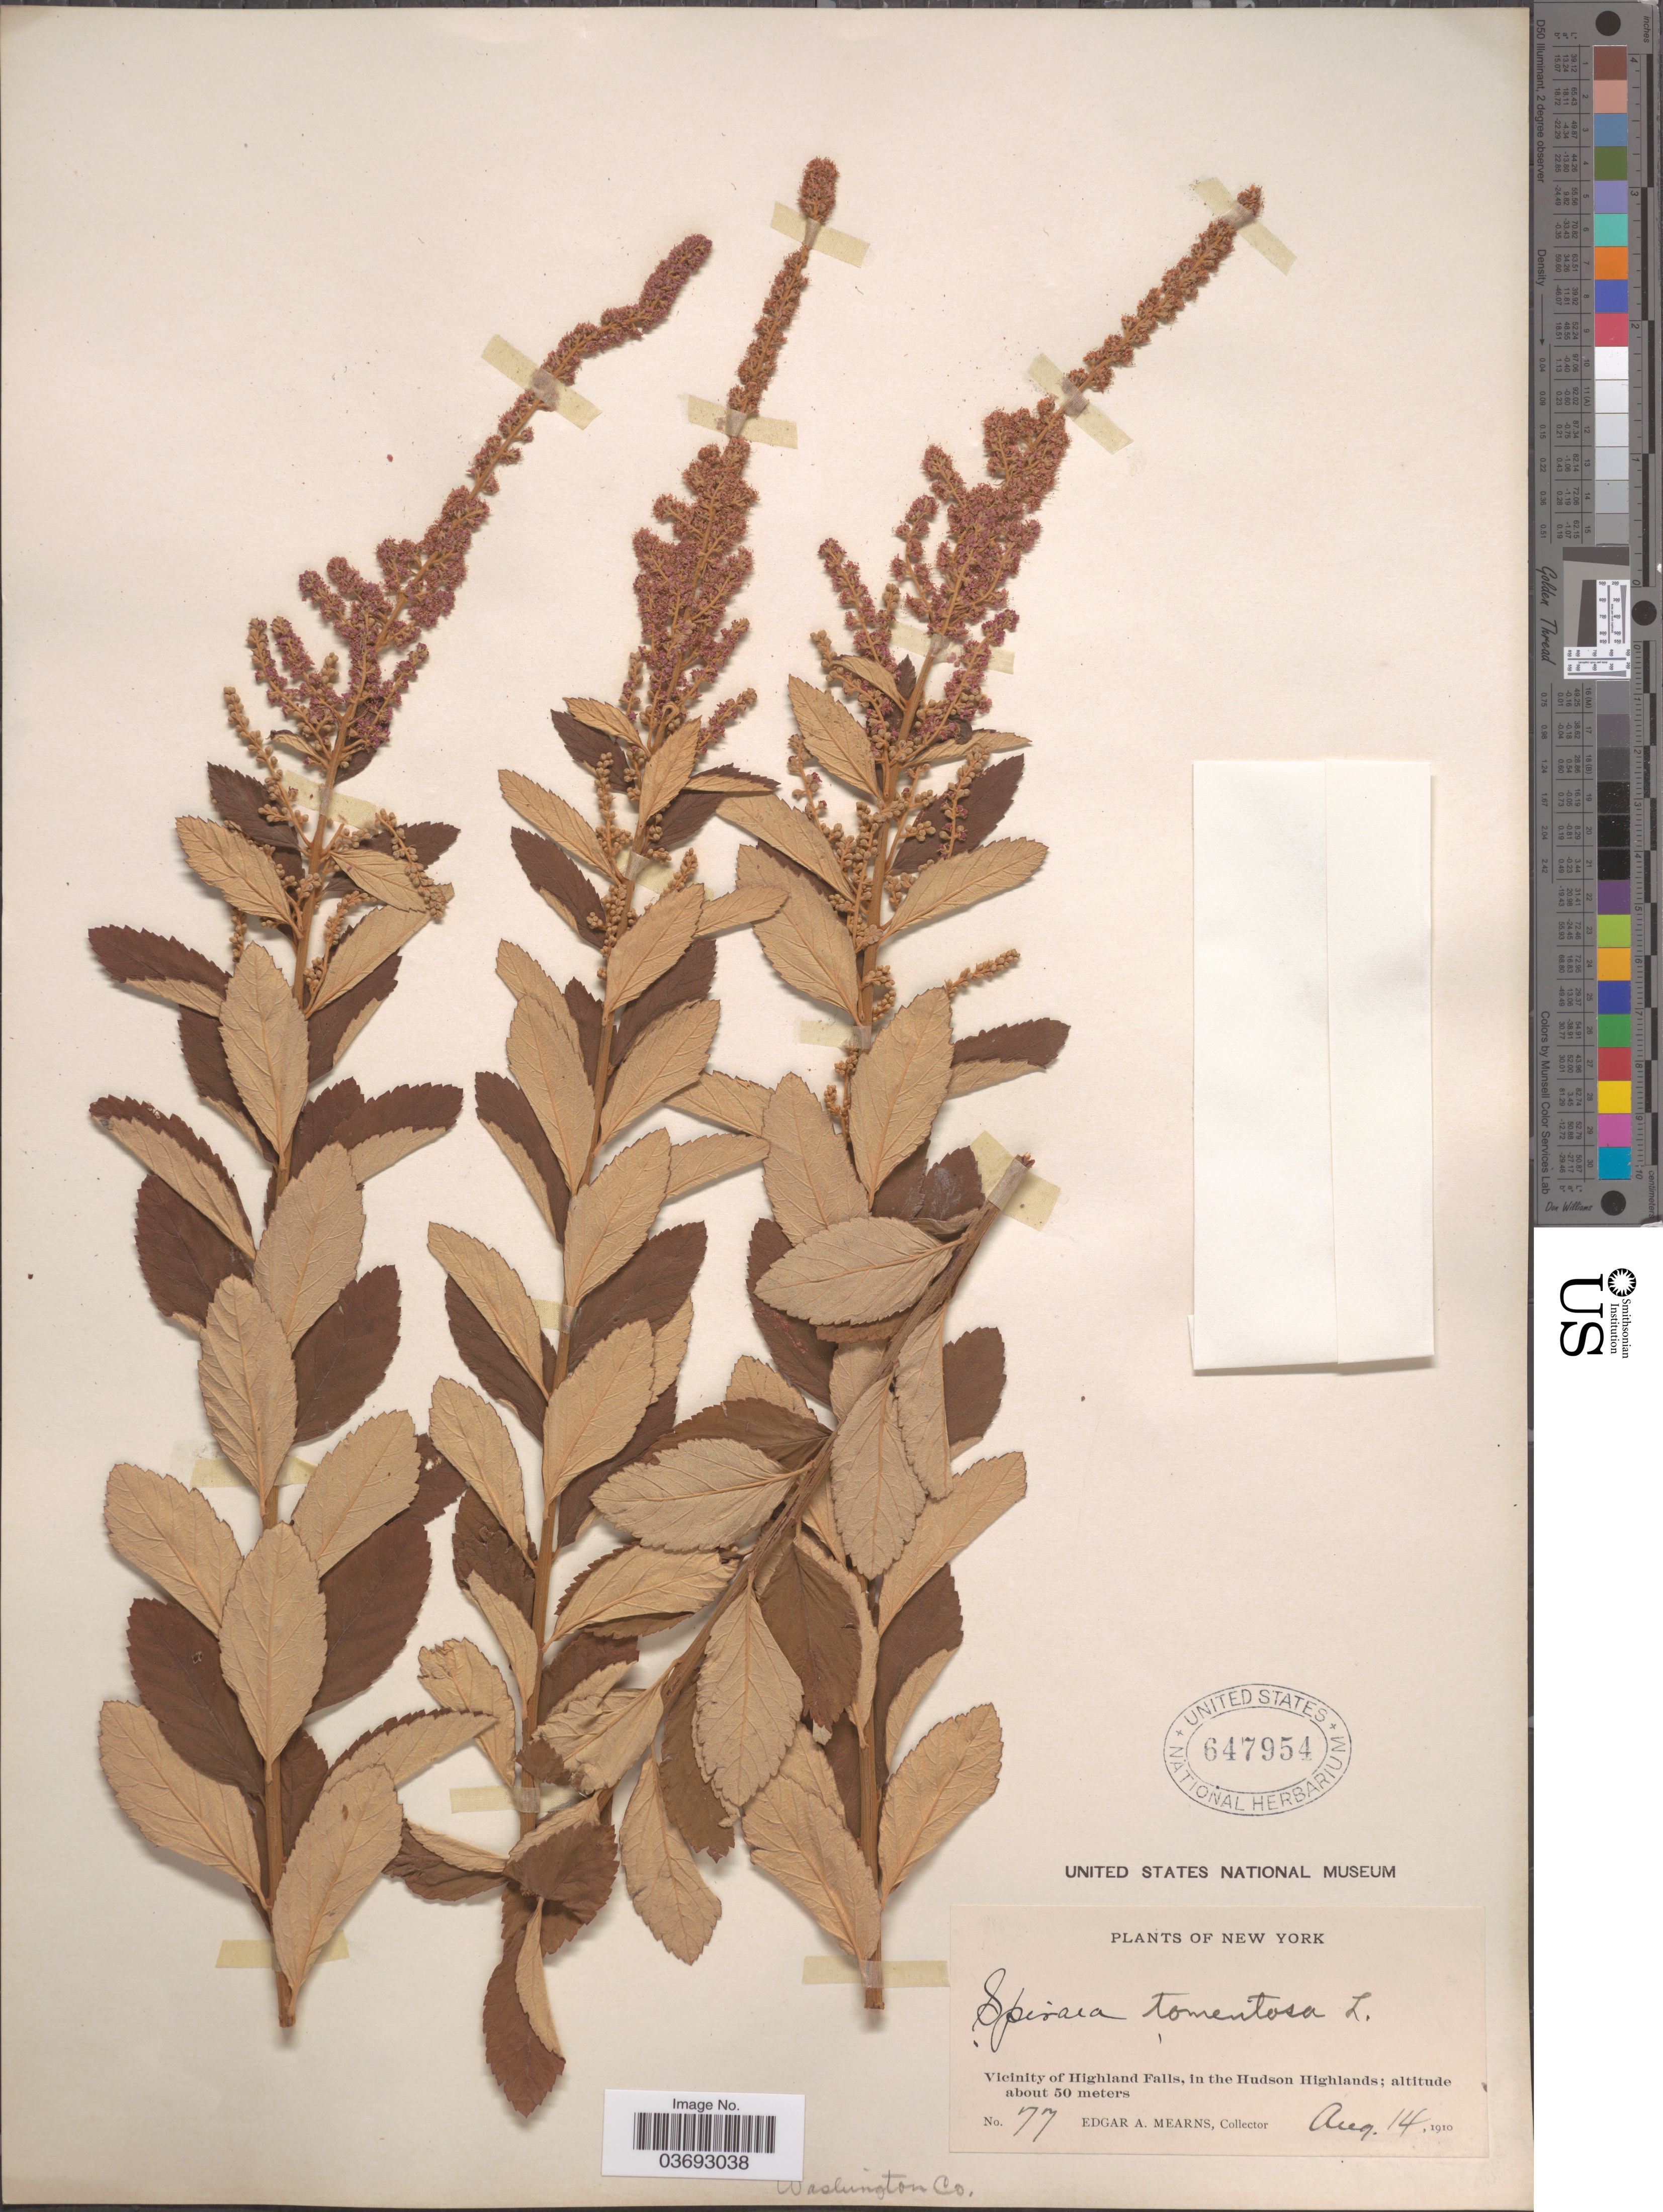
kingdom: Plantae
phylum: Tracheophyta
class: Magnoliopsida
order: Rosales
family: Rosaceae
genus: Spiraea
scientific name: Spiraea tomentosa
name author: L.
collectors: E. A. Mearns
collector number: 77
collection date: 1910-08-14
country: United States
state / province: New York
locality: Vicinity of Highland Falls, in the Hudson Highlands. Washington Co.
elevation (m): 50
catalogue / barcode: US 647954